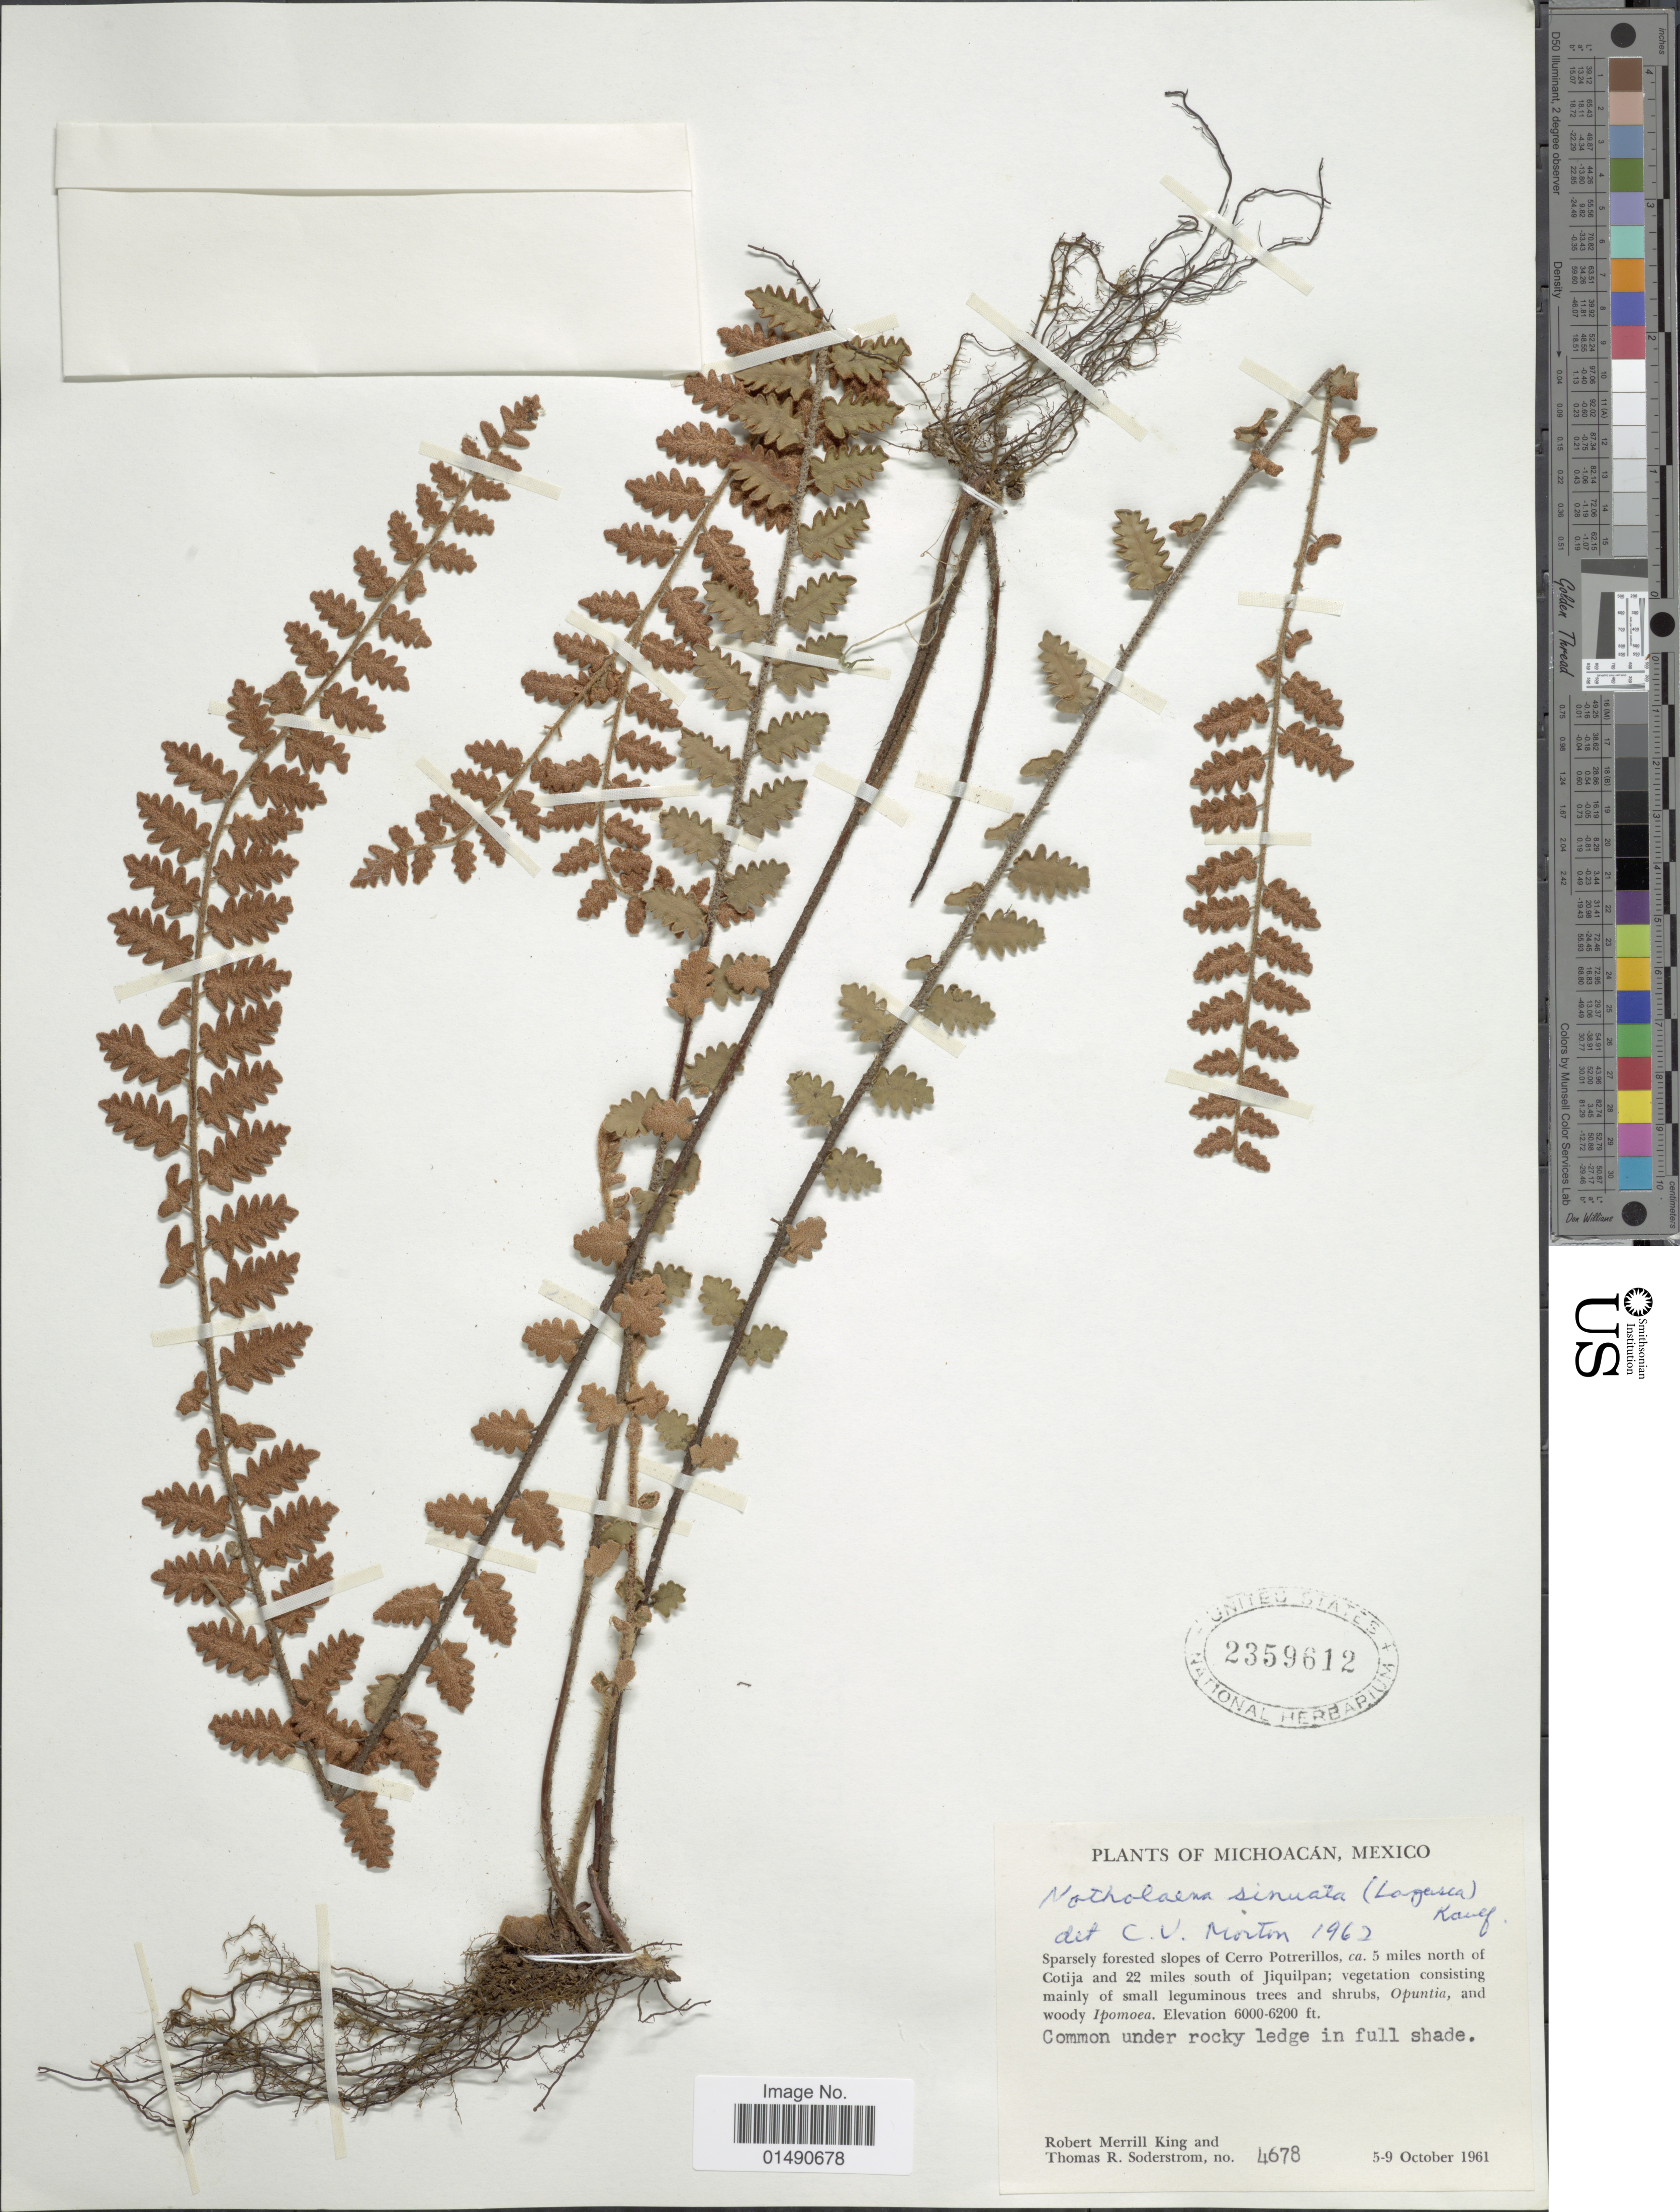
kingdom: Plantae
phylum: Tracheophyta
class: Polypodiopsida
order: Polypodiales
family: Pteridaceae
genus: Astrolepis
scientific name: Astrolepis sinuata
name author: (Lag. ex Sw.) D.M. Benham & Windham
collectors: R. Merrill & T. R. Soderstrom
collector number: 4678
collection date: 1961-10-05/1961-10-09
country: Mexico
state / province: Michoacán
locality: Sparsely forested slopes of Cerro Potrerillos, ca. 5 miles north of Cotija and 22 miles south of Jiquilpan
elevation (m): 1829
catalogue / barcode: US 2359612